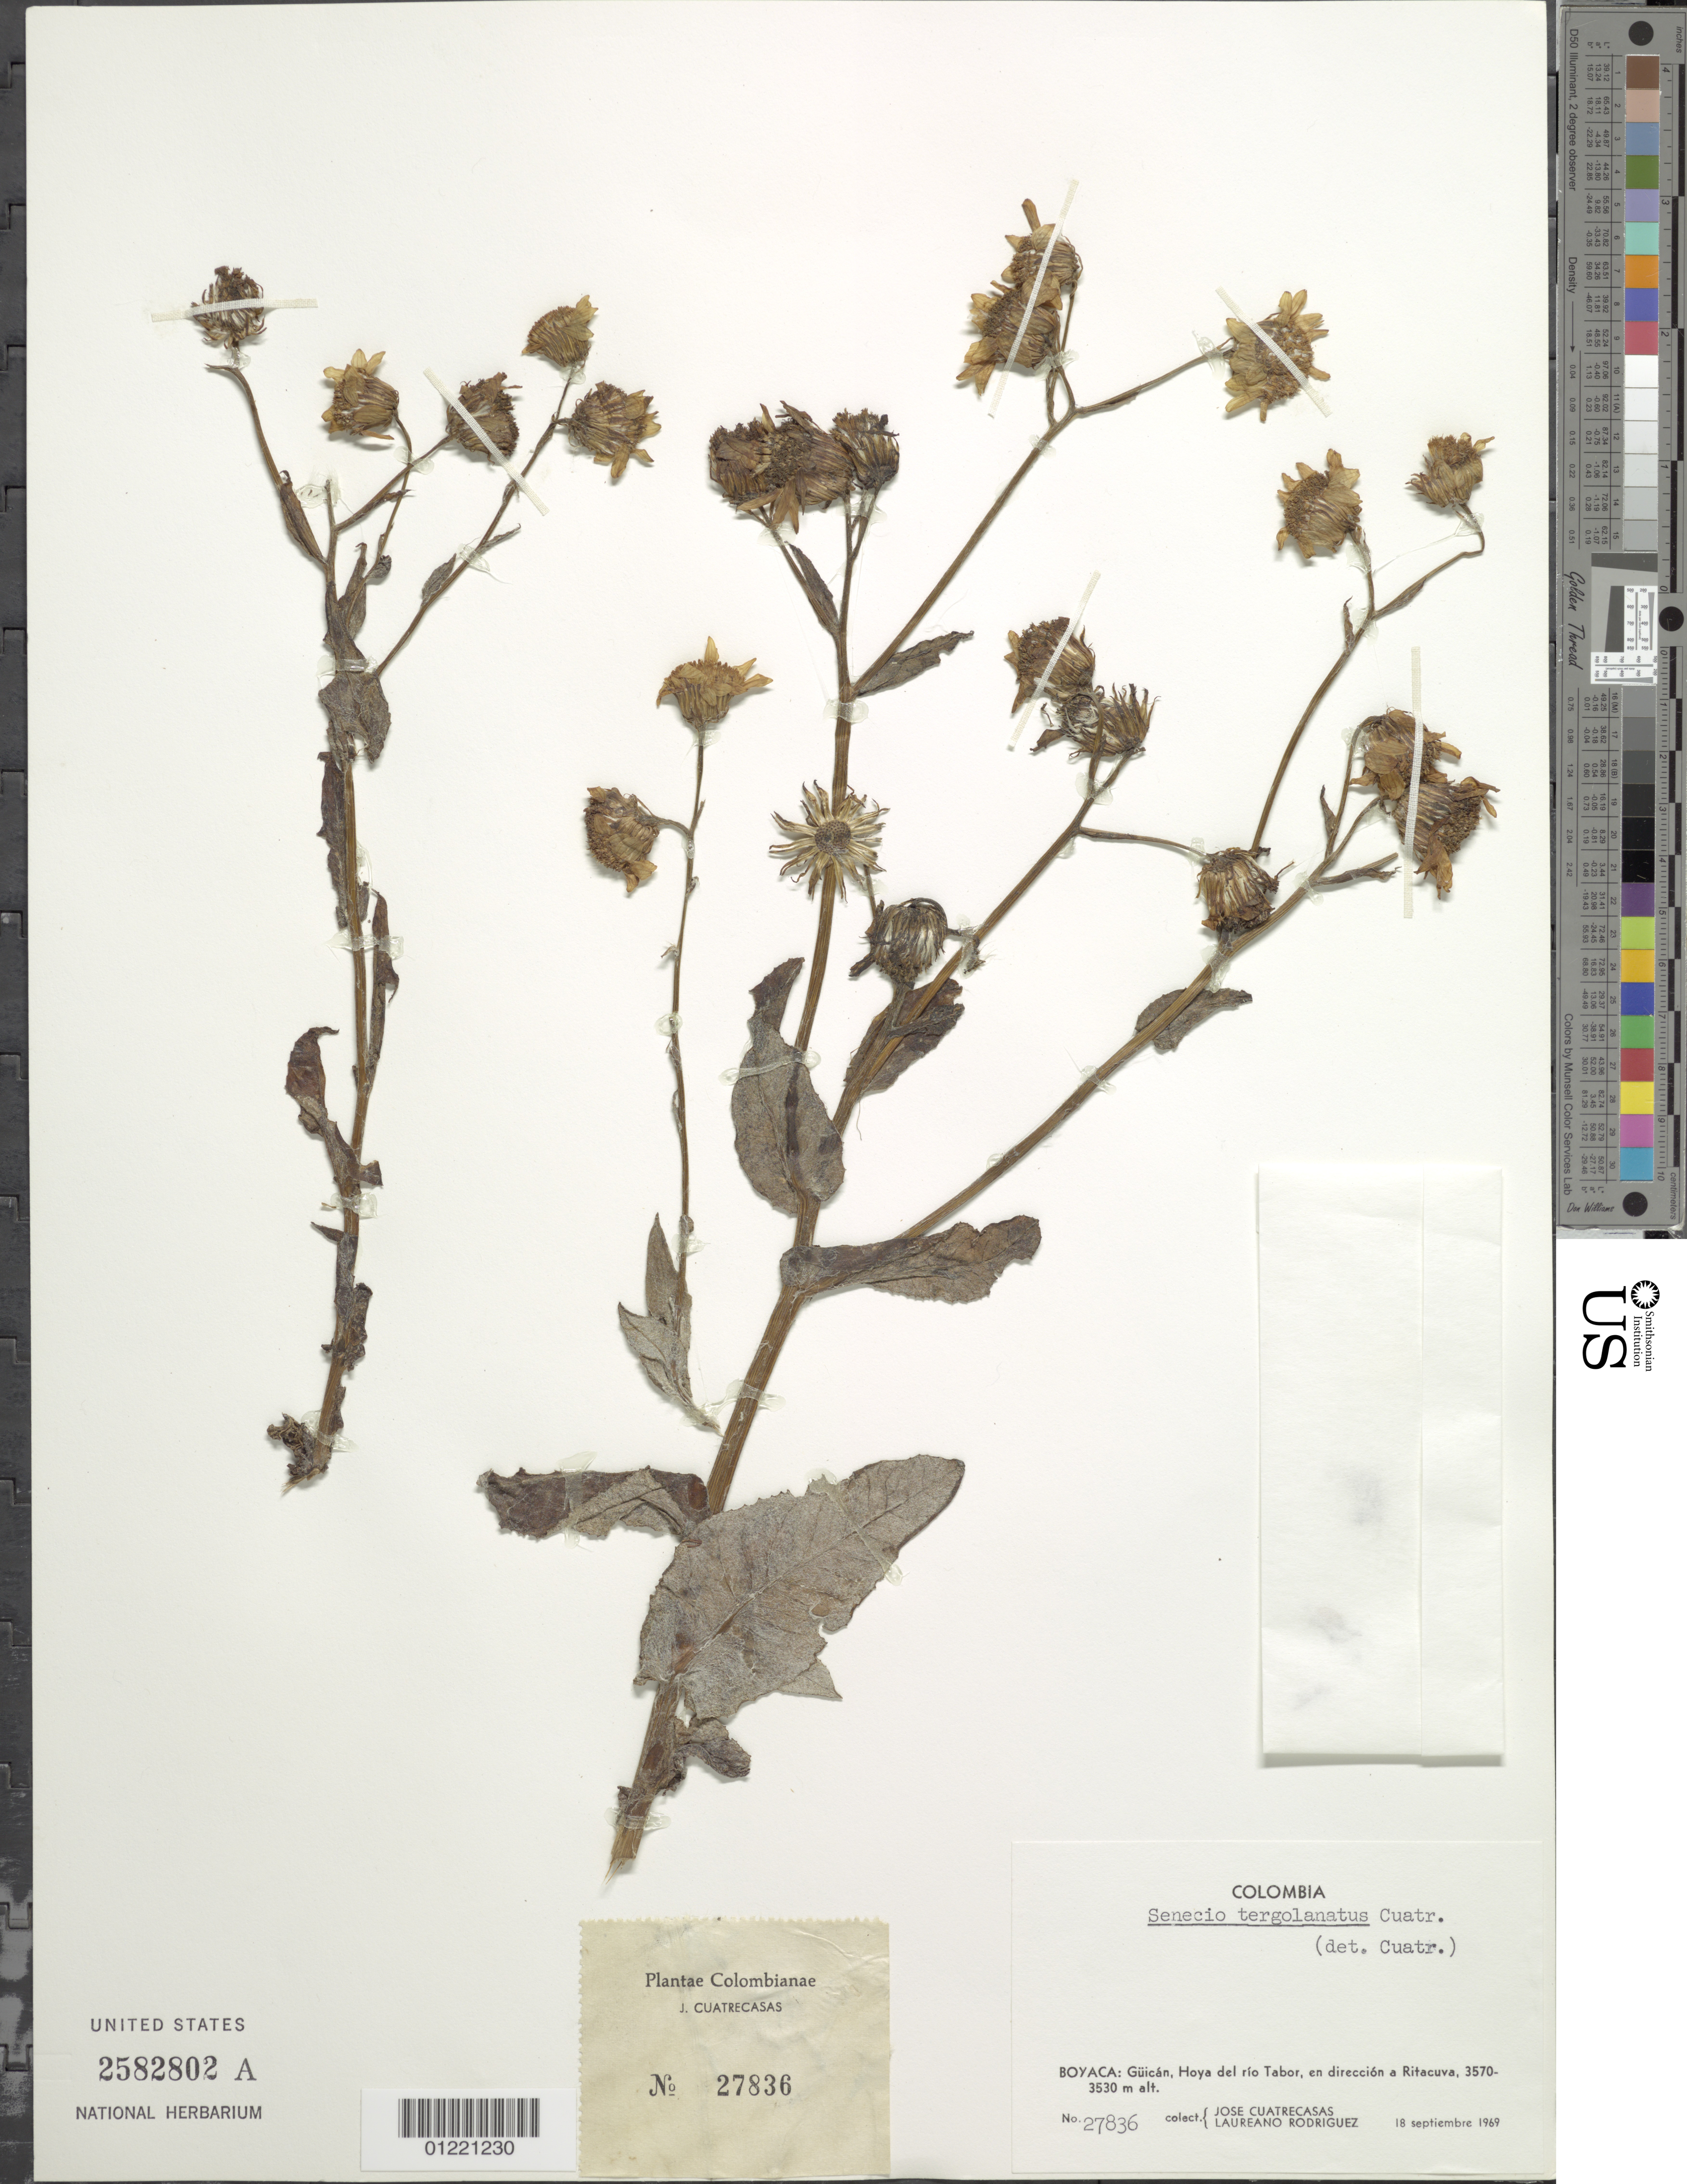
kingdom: Plantae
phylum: Tracheophyta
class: Magnoliopsida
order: Asterales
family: Asteraceae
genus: Senecio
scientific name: Senecio tergolanatus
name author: Cuatrec.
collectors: J. Cuatrecasas & L. Rodriguez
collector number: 27836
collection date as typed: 18-Sep-69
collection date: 1969-09-18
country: Colombia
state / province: Boyacá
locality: Güicán, Hoya del río Tabor, en dirección a Ritacuva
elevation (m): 3530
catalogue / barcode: US 2582802A